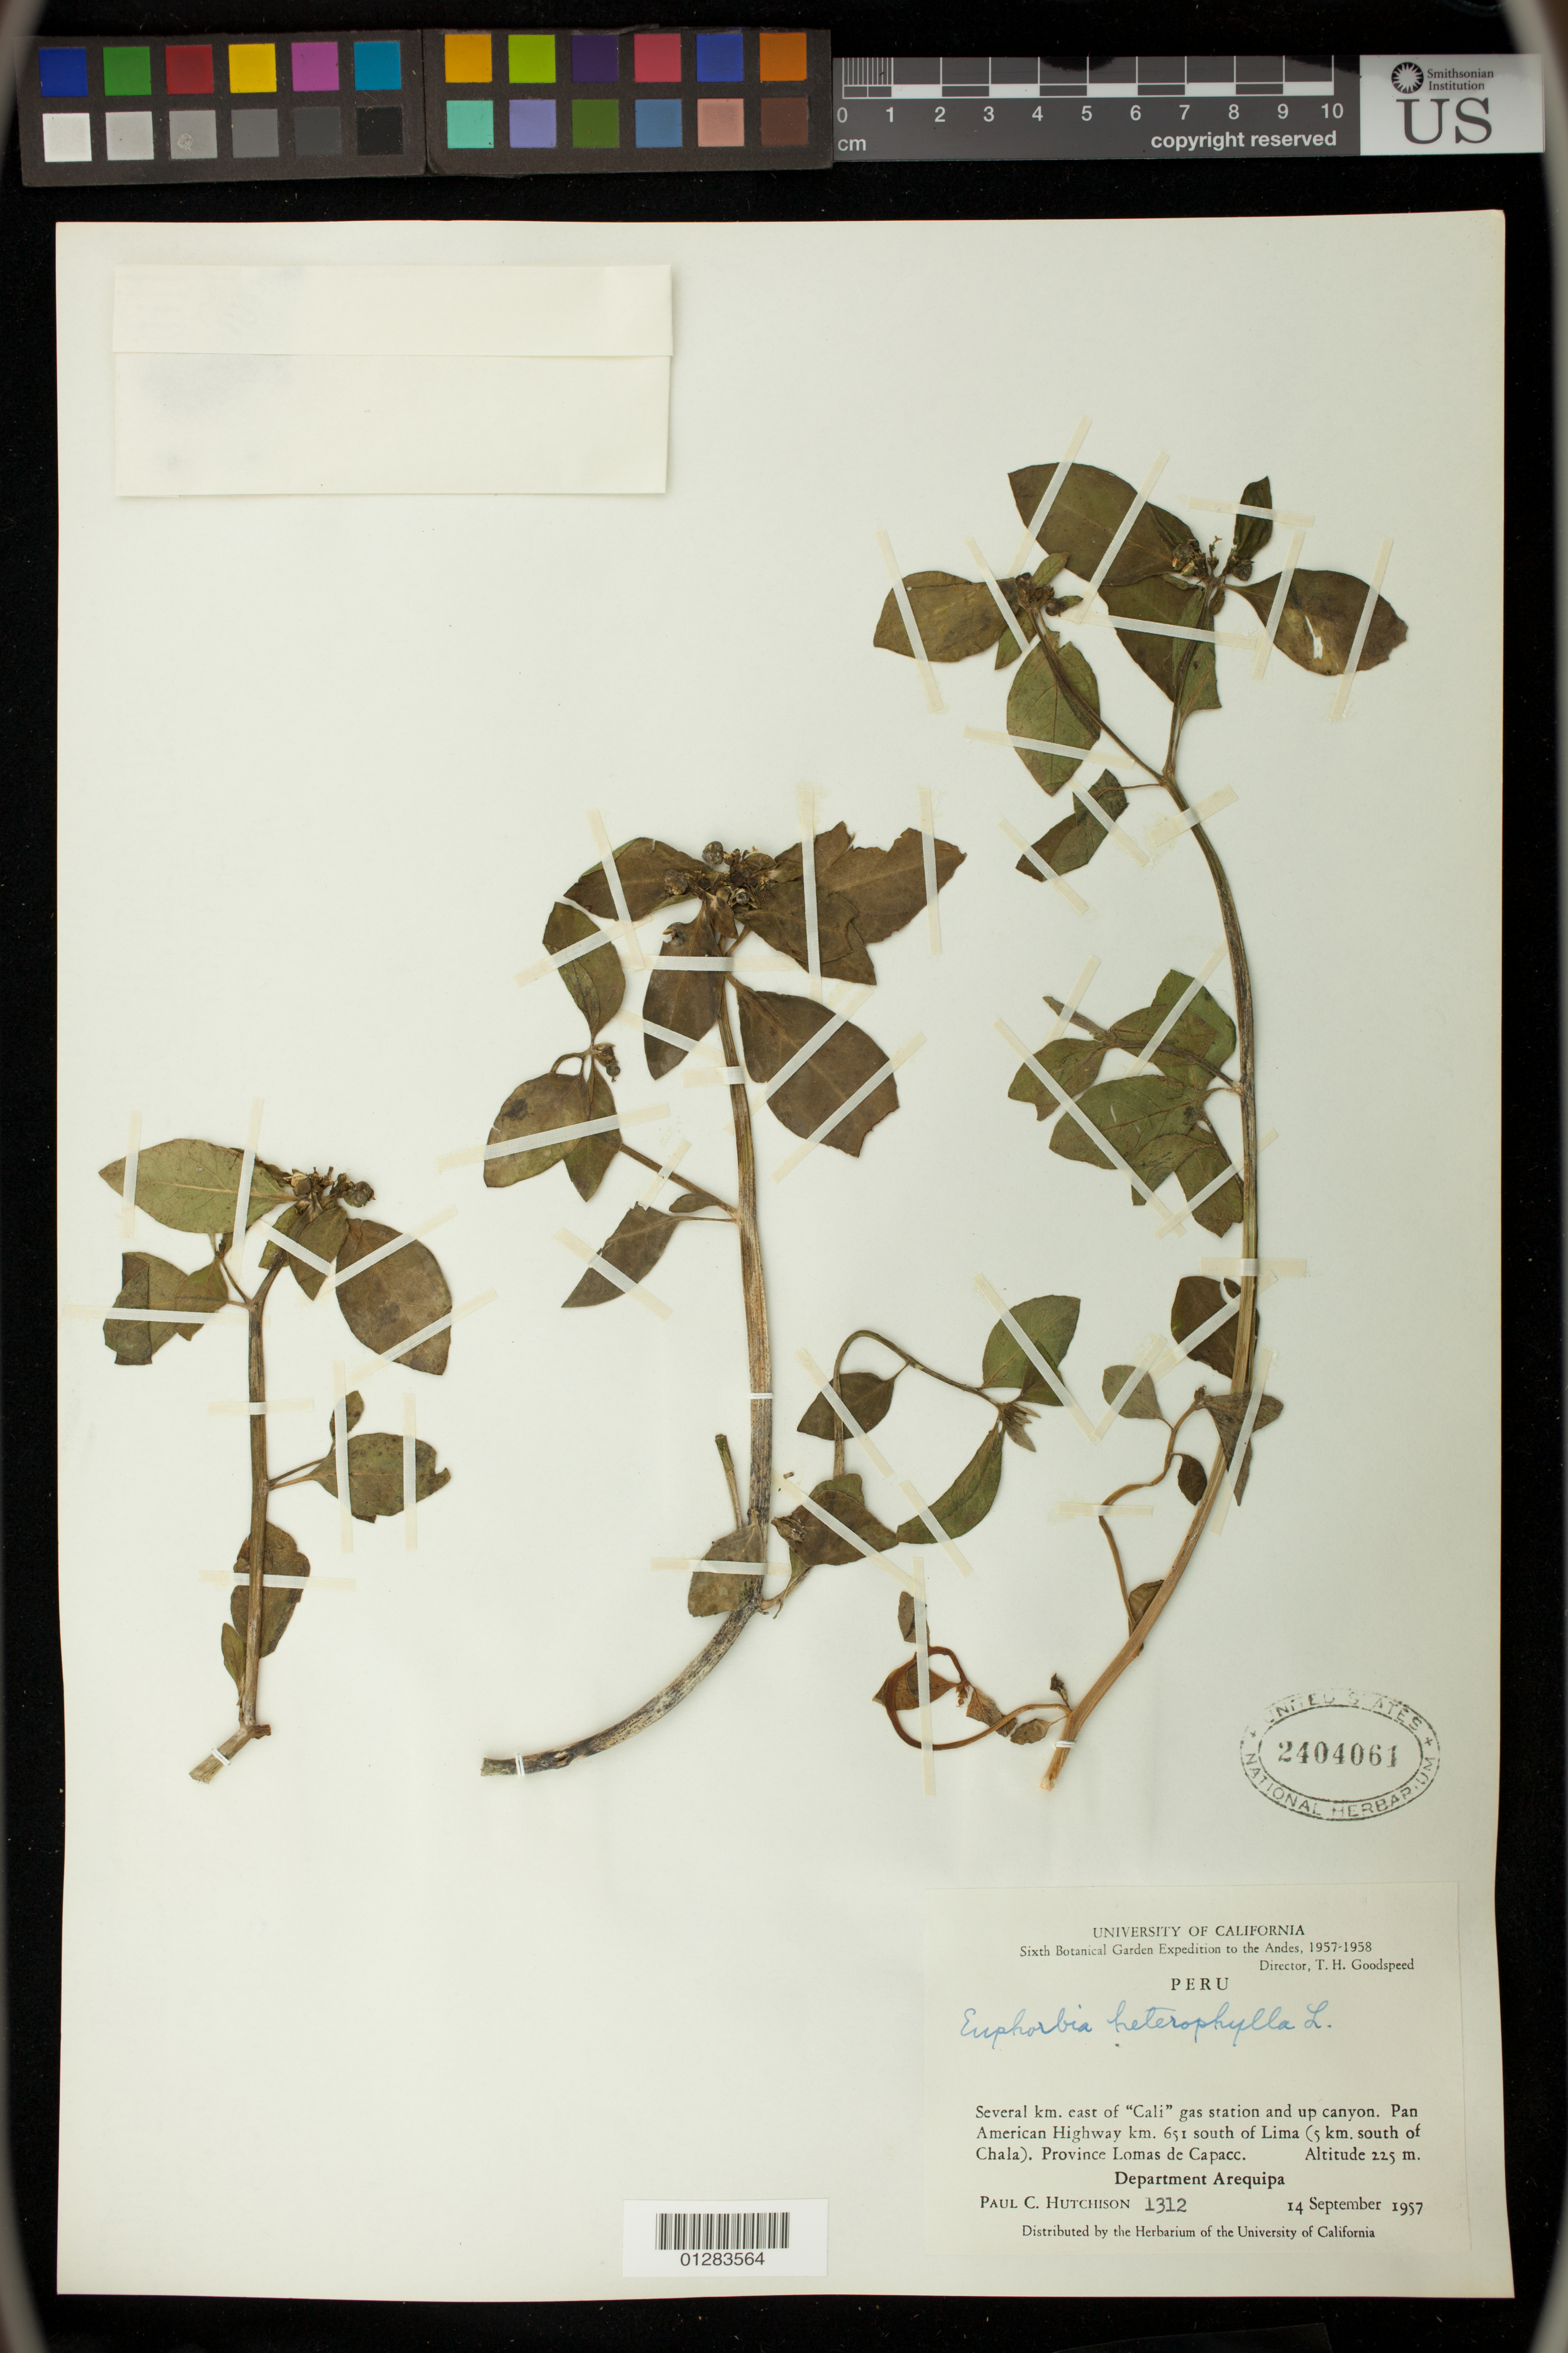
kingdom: Plantae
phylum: Tracheophyta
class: Magnoliopsida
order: Malpighiales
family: Euphorbiaceae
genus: Euphorbia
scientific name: Euphorbia heterophylla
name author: L.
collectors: P. C. Hutchison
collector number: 1312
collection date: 1957-09-14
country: Peru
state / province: Arequipa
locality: several km east of Cali gas station , Pan American Highway 651 south of Lima ,5 km south of Chala. Province Lomas de Capacc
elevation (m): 225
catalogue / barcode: US 2404061